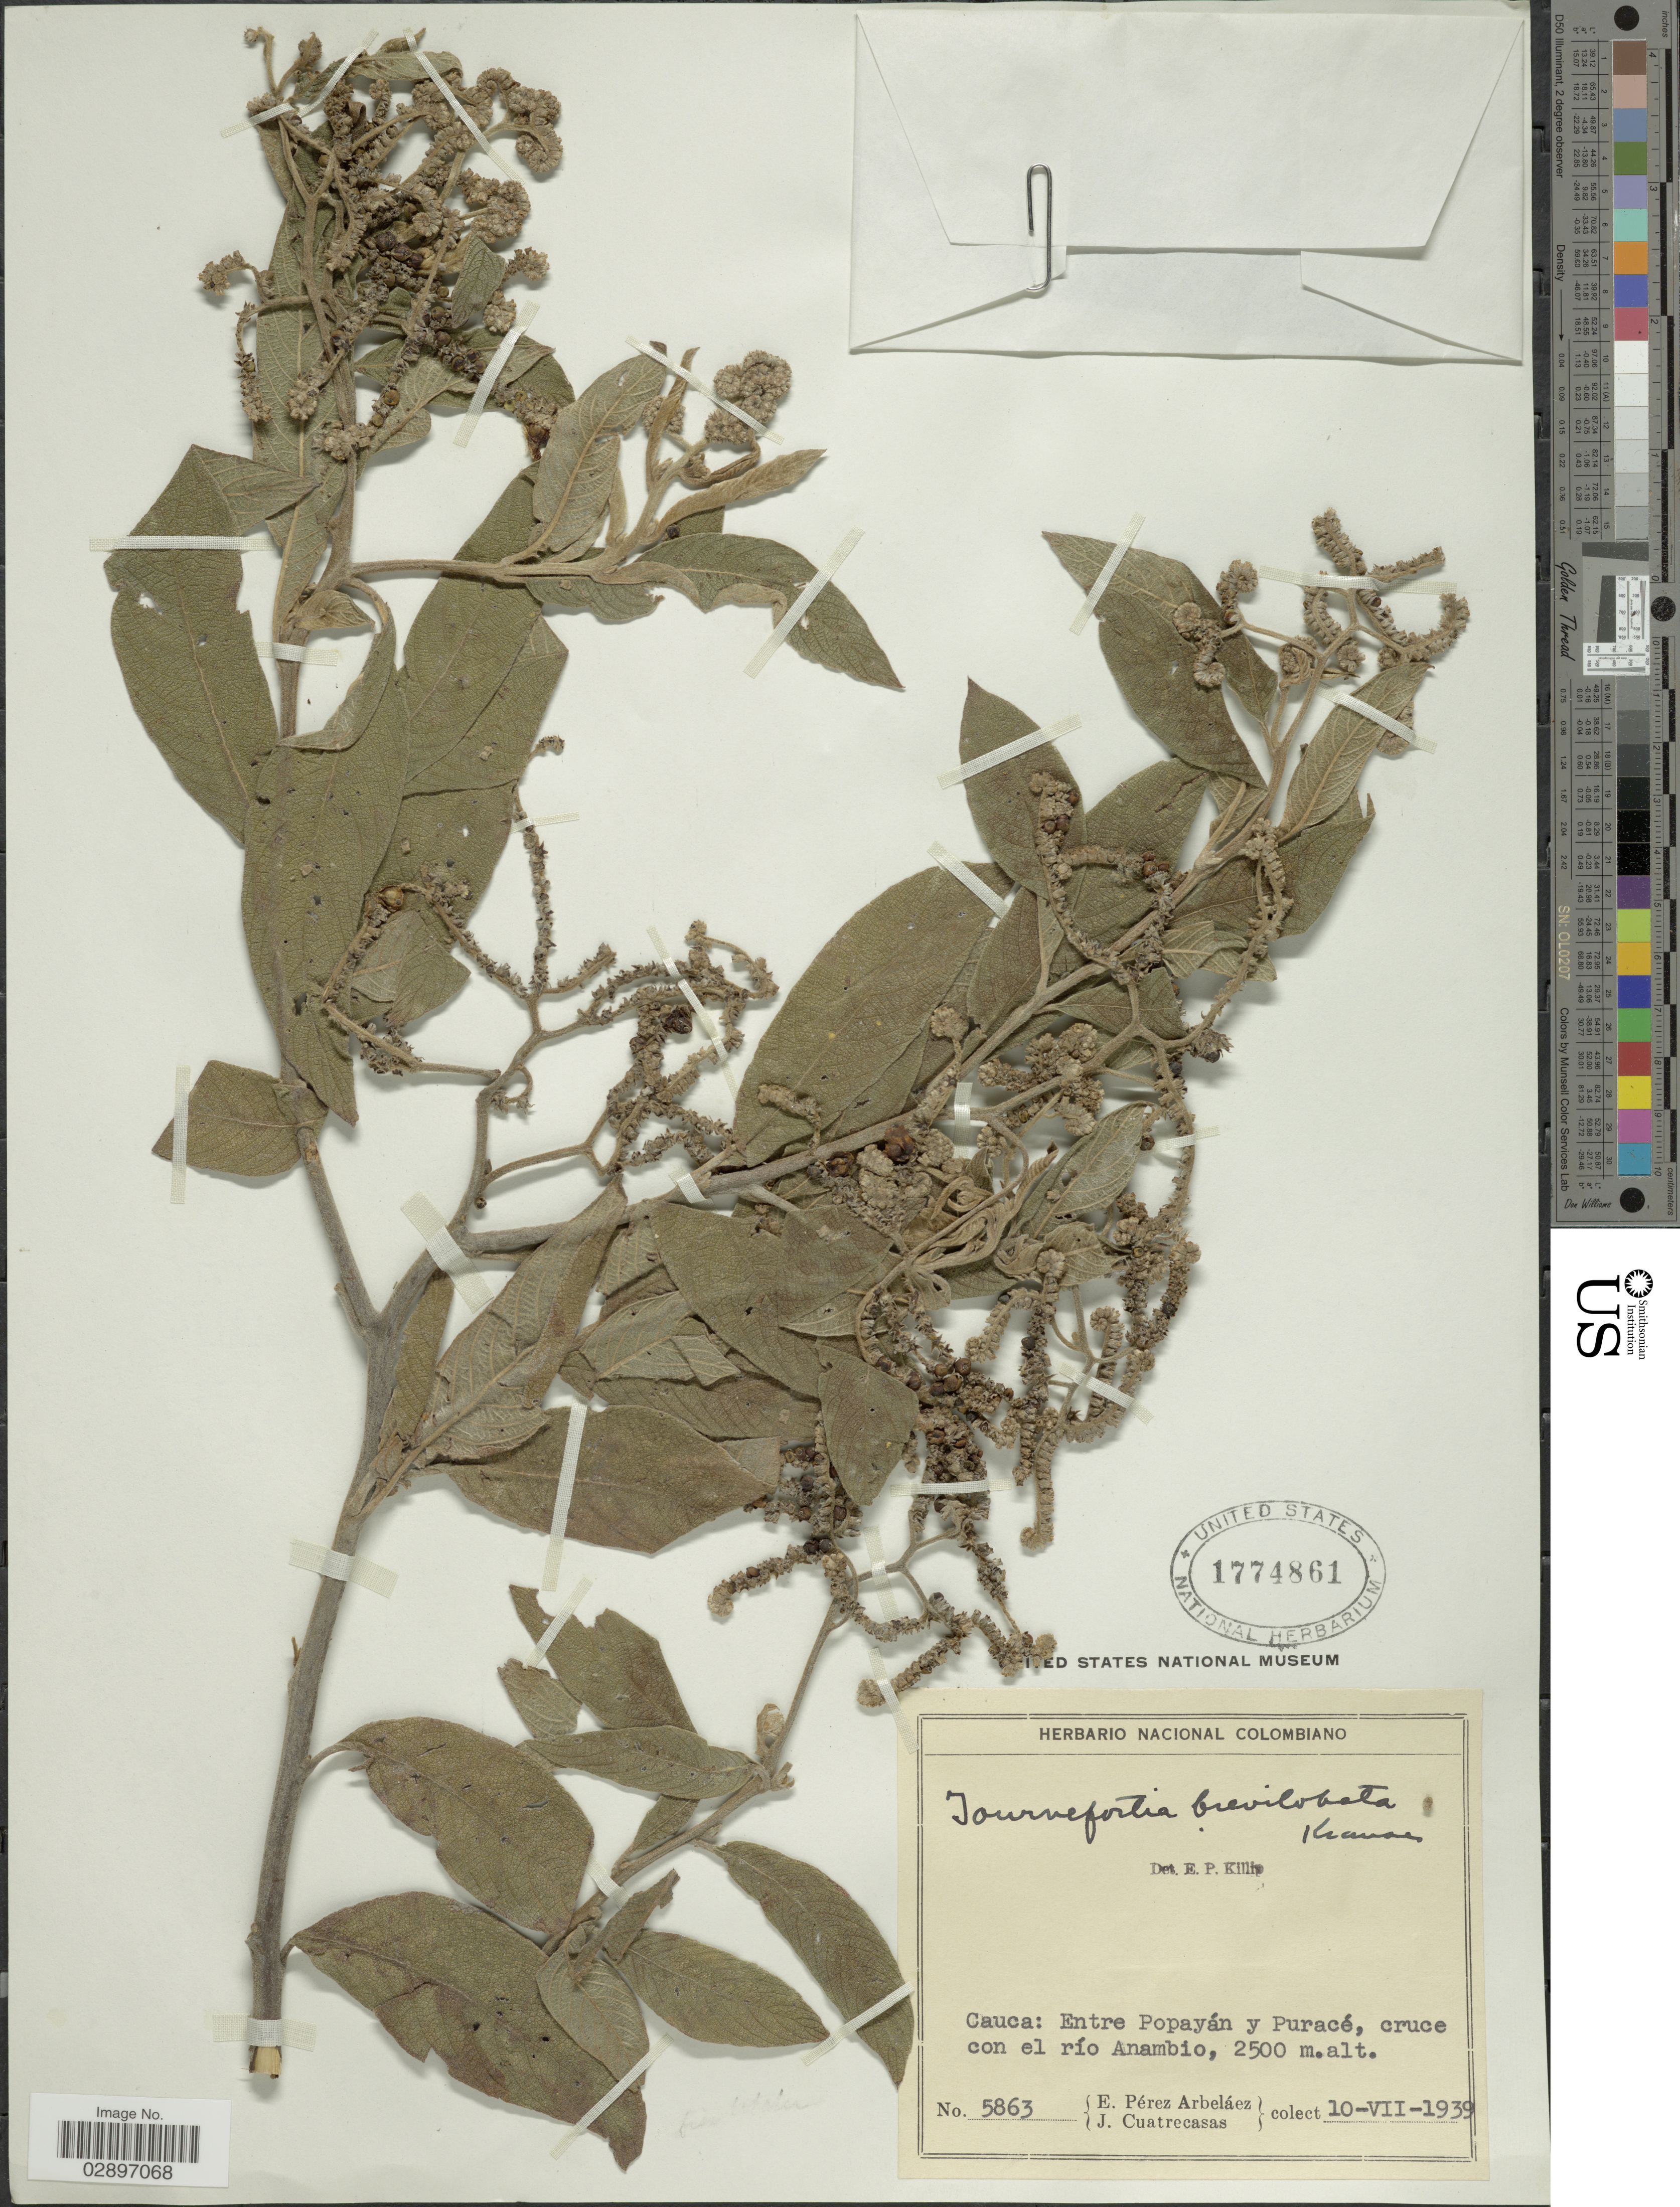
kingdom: Plantae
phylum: Tracheophyta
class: Magnoliopsida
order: Boraginales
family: Heliotropiaceae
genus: Tournefortia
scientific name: Tournefortia brevilobata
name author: K. Krause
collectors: E. Pérez Arbeláez & J. Cuatrecasas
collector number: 5863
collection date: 1939-07-10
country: Colombia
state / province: Cauca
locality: Entre Popayán y Puracé, cruce con el río Anambio.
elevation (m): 2500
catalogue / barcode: US 1774861